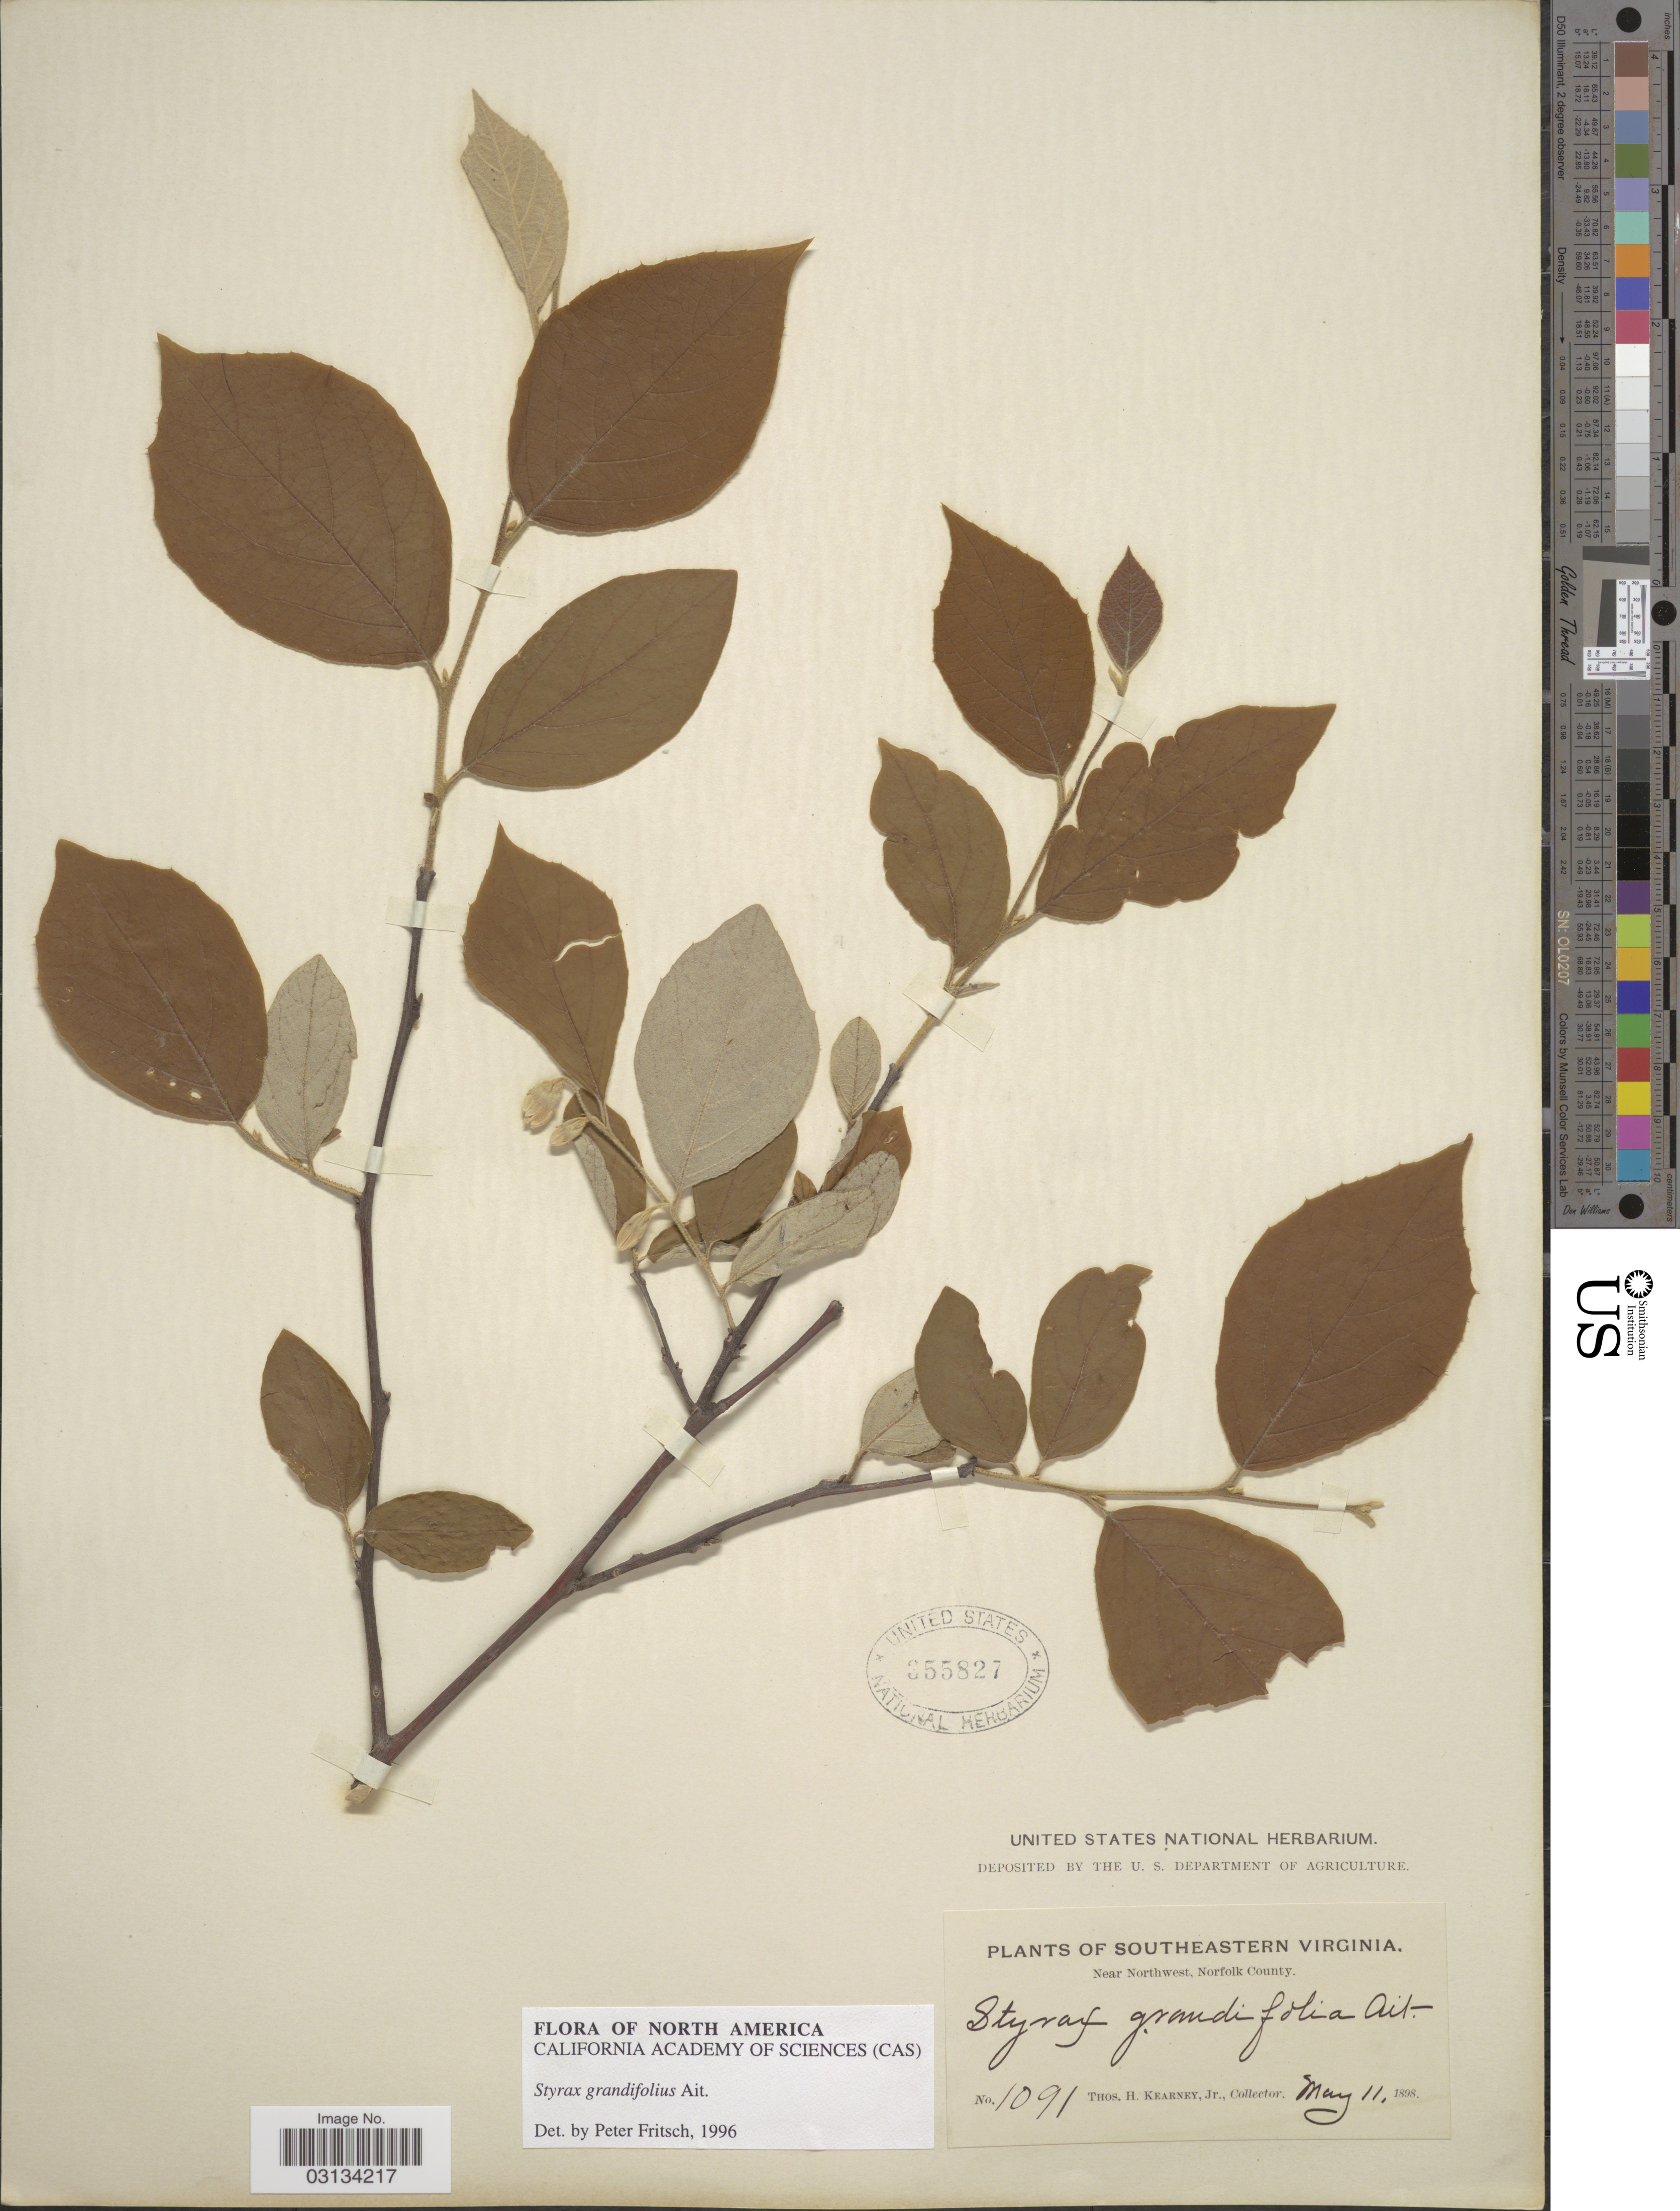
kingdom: Plantae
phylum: Tracheophyta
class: Magnoliopsida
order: Ericales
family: Styracaceae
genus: Styrax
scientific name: Styrax grandifolius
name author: Aiton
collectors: T. H. Kearney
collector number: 1091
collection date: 1898-05-11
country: United States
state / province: Virginia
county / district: City of Chesapeake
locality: Southeastern Virginia. Near Northwest, Norfolk County.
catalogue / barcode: US 355827